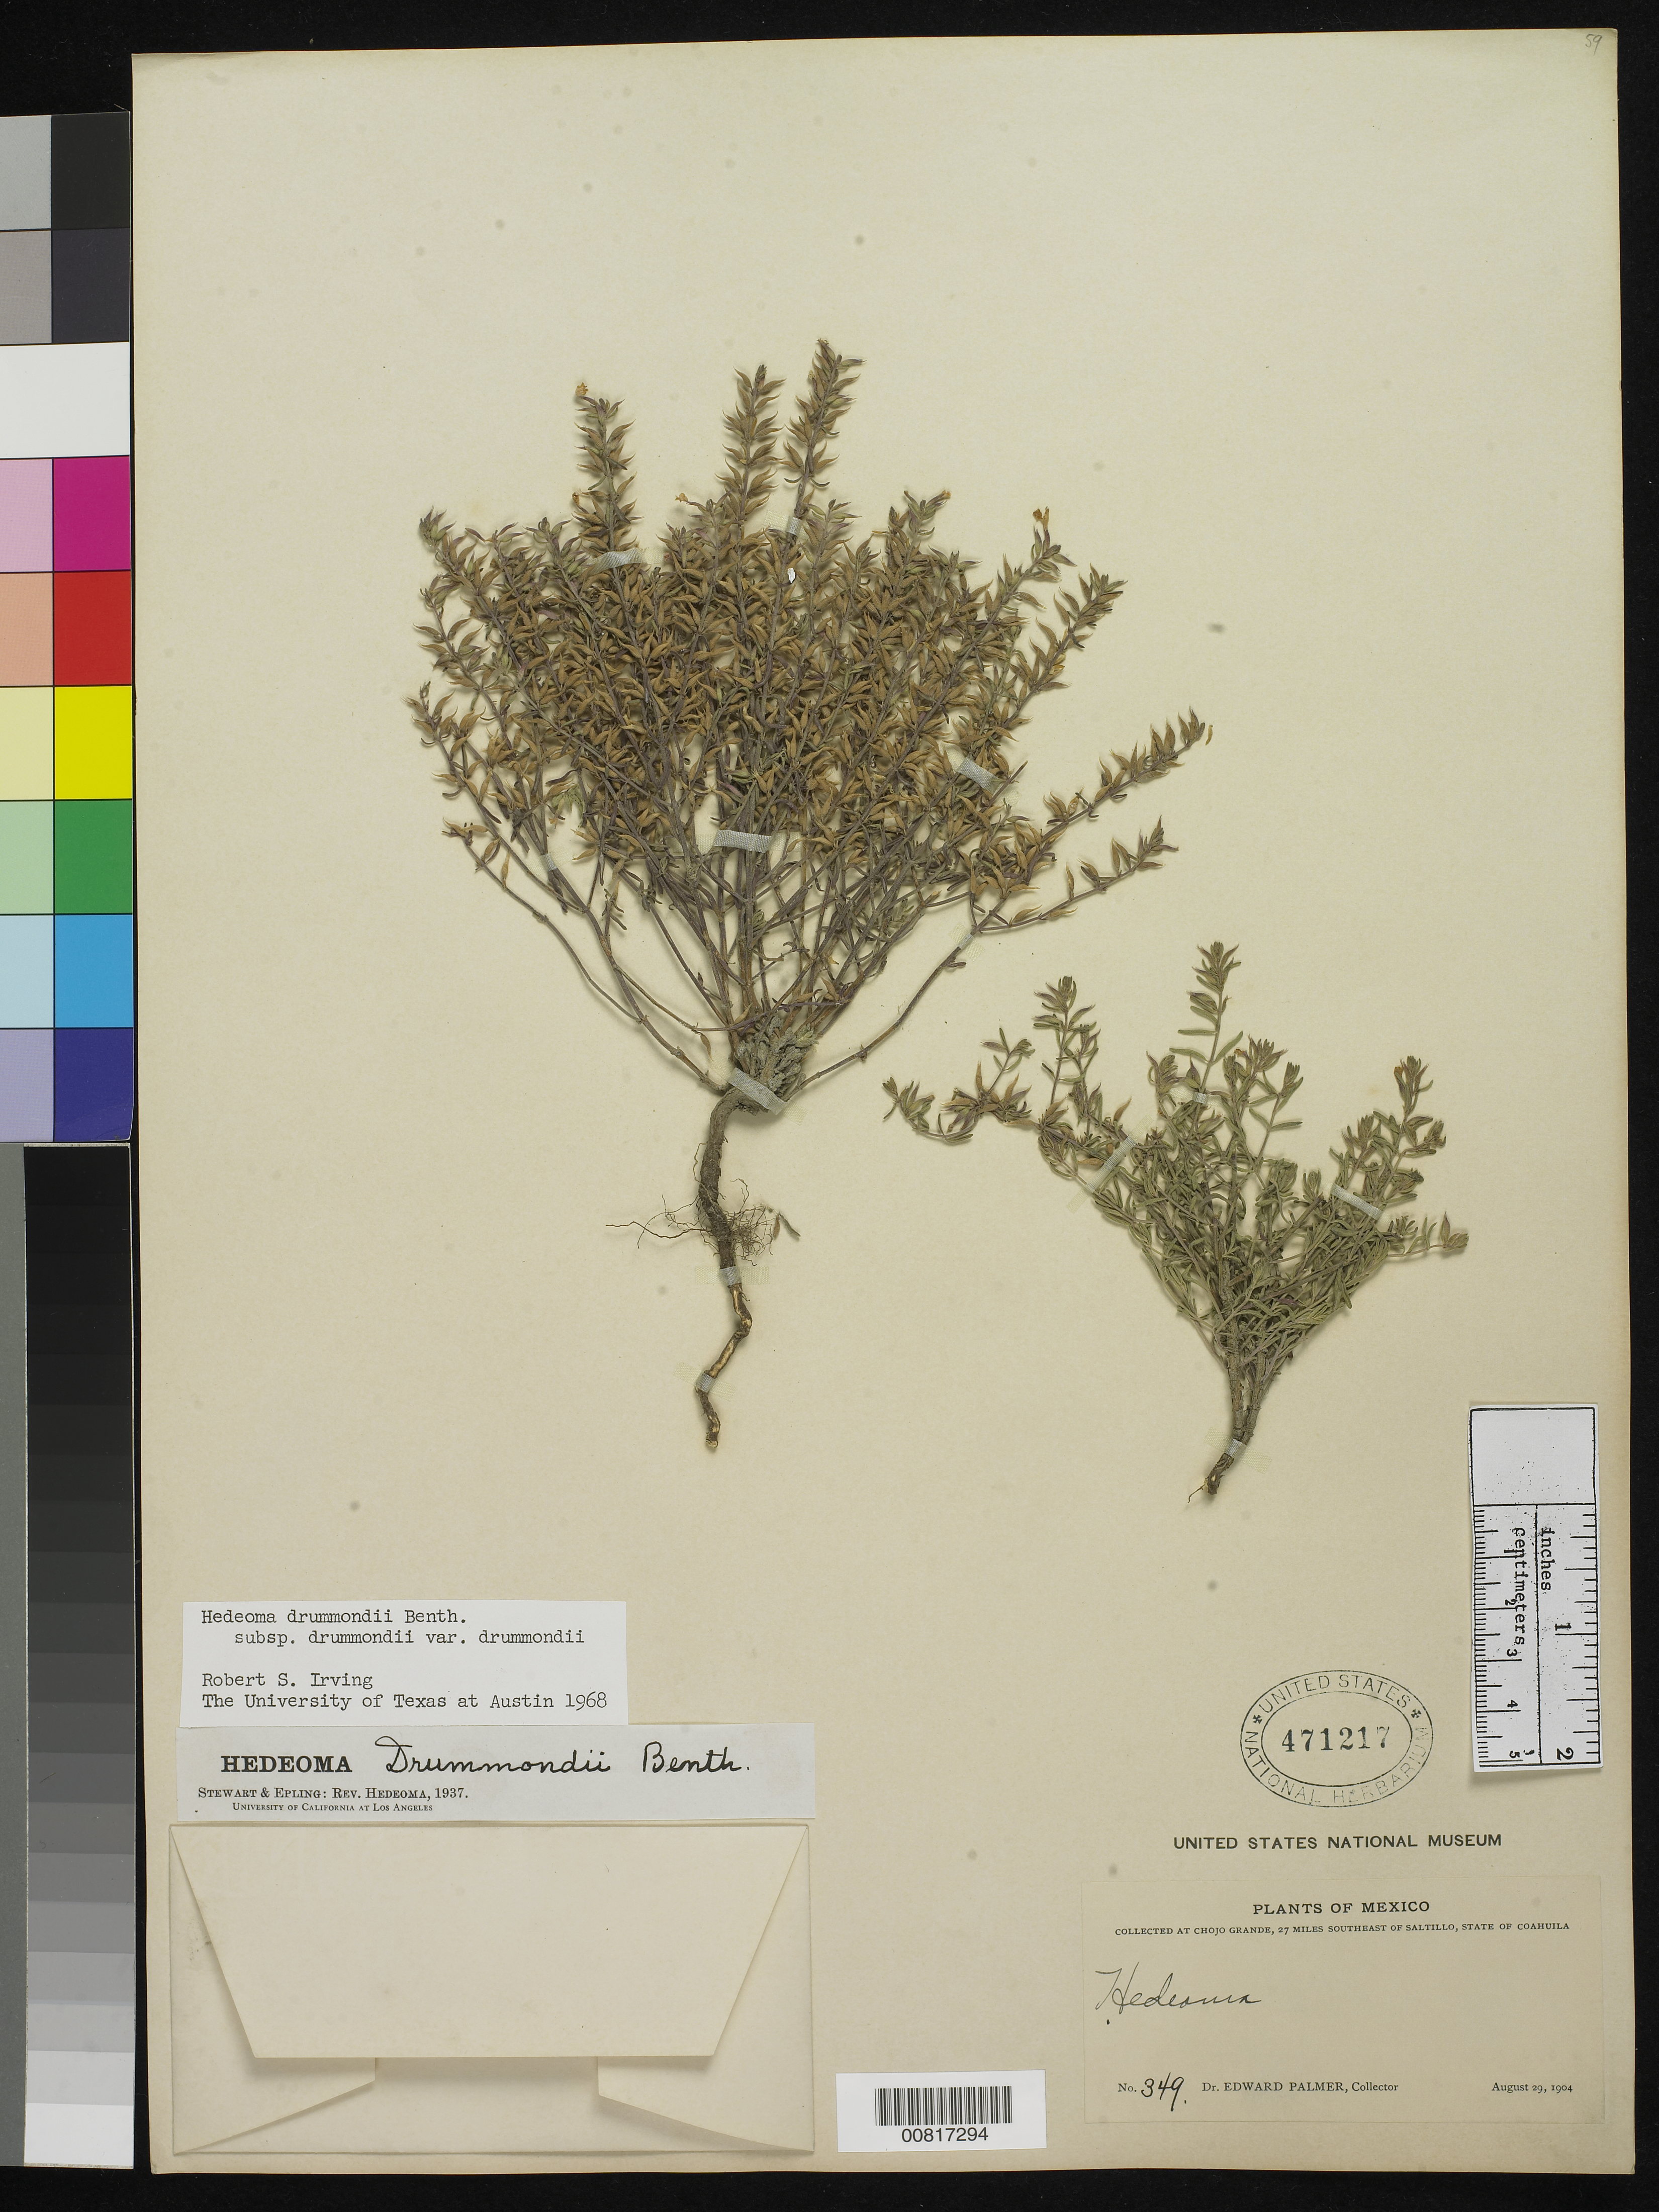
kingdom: Plantae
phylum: Tracheophyta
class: Magnoliopsida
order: Lamiales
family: Lamiaceae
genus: Hedeoma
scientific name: Hedeoma drummondii subsp. drummondii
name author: Benth.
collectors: E. Palmer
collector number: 349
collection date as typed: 29 Aug 1904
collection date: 1904-08-29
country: Mexico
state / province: Coahuila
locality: Chojo Grande, 27 miles southeast of Saltillo, Coahuila.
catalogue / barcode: US 471217